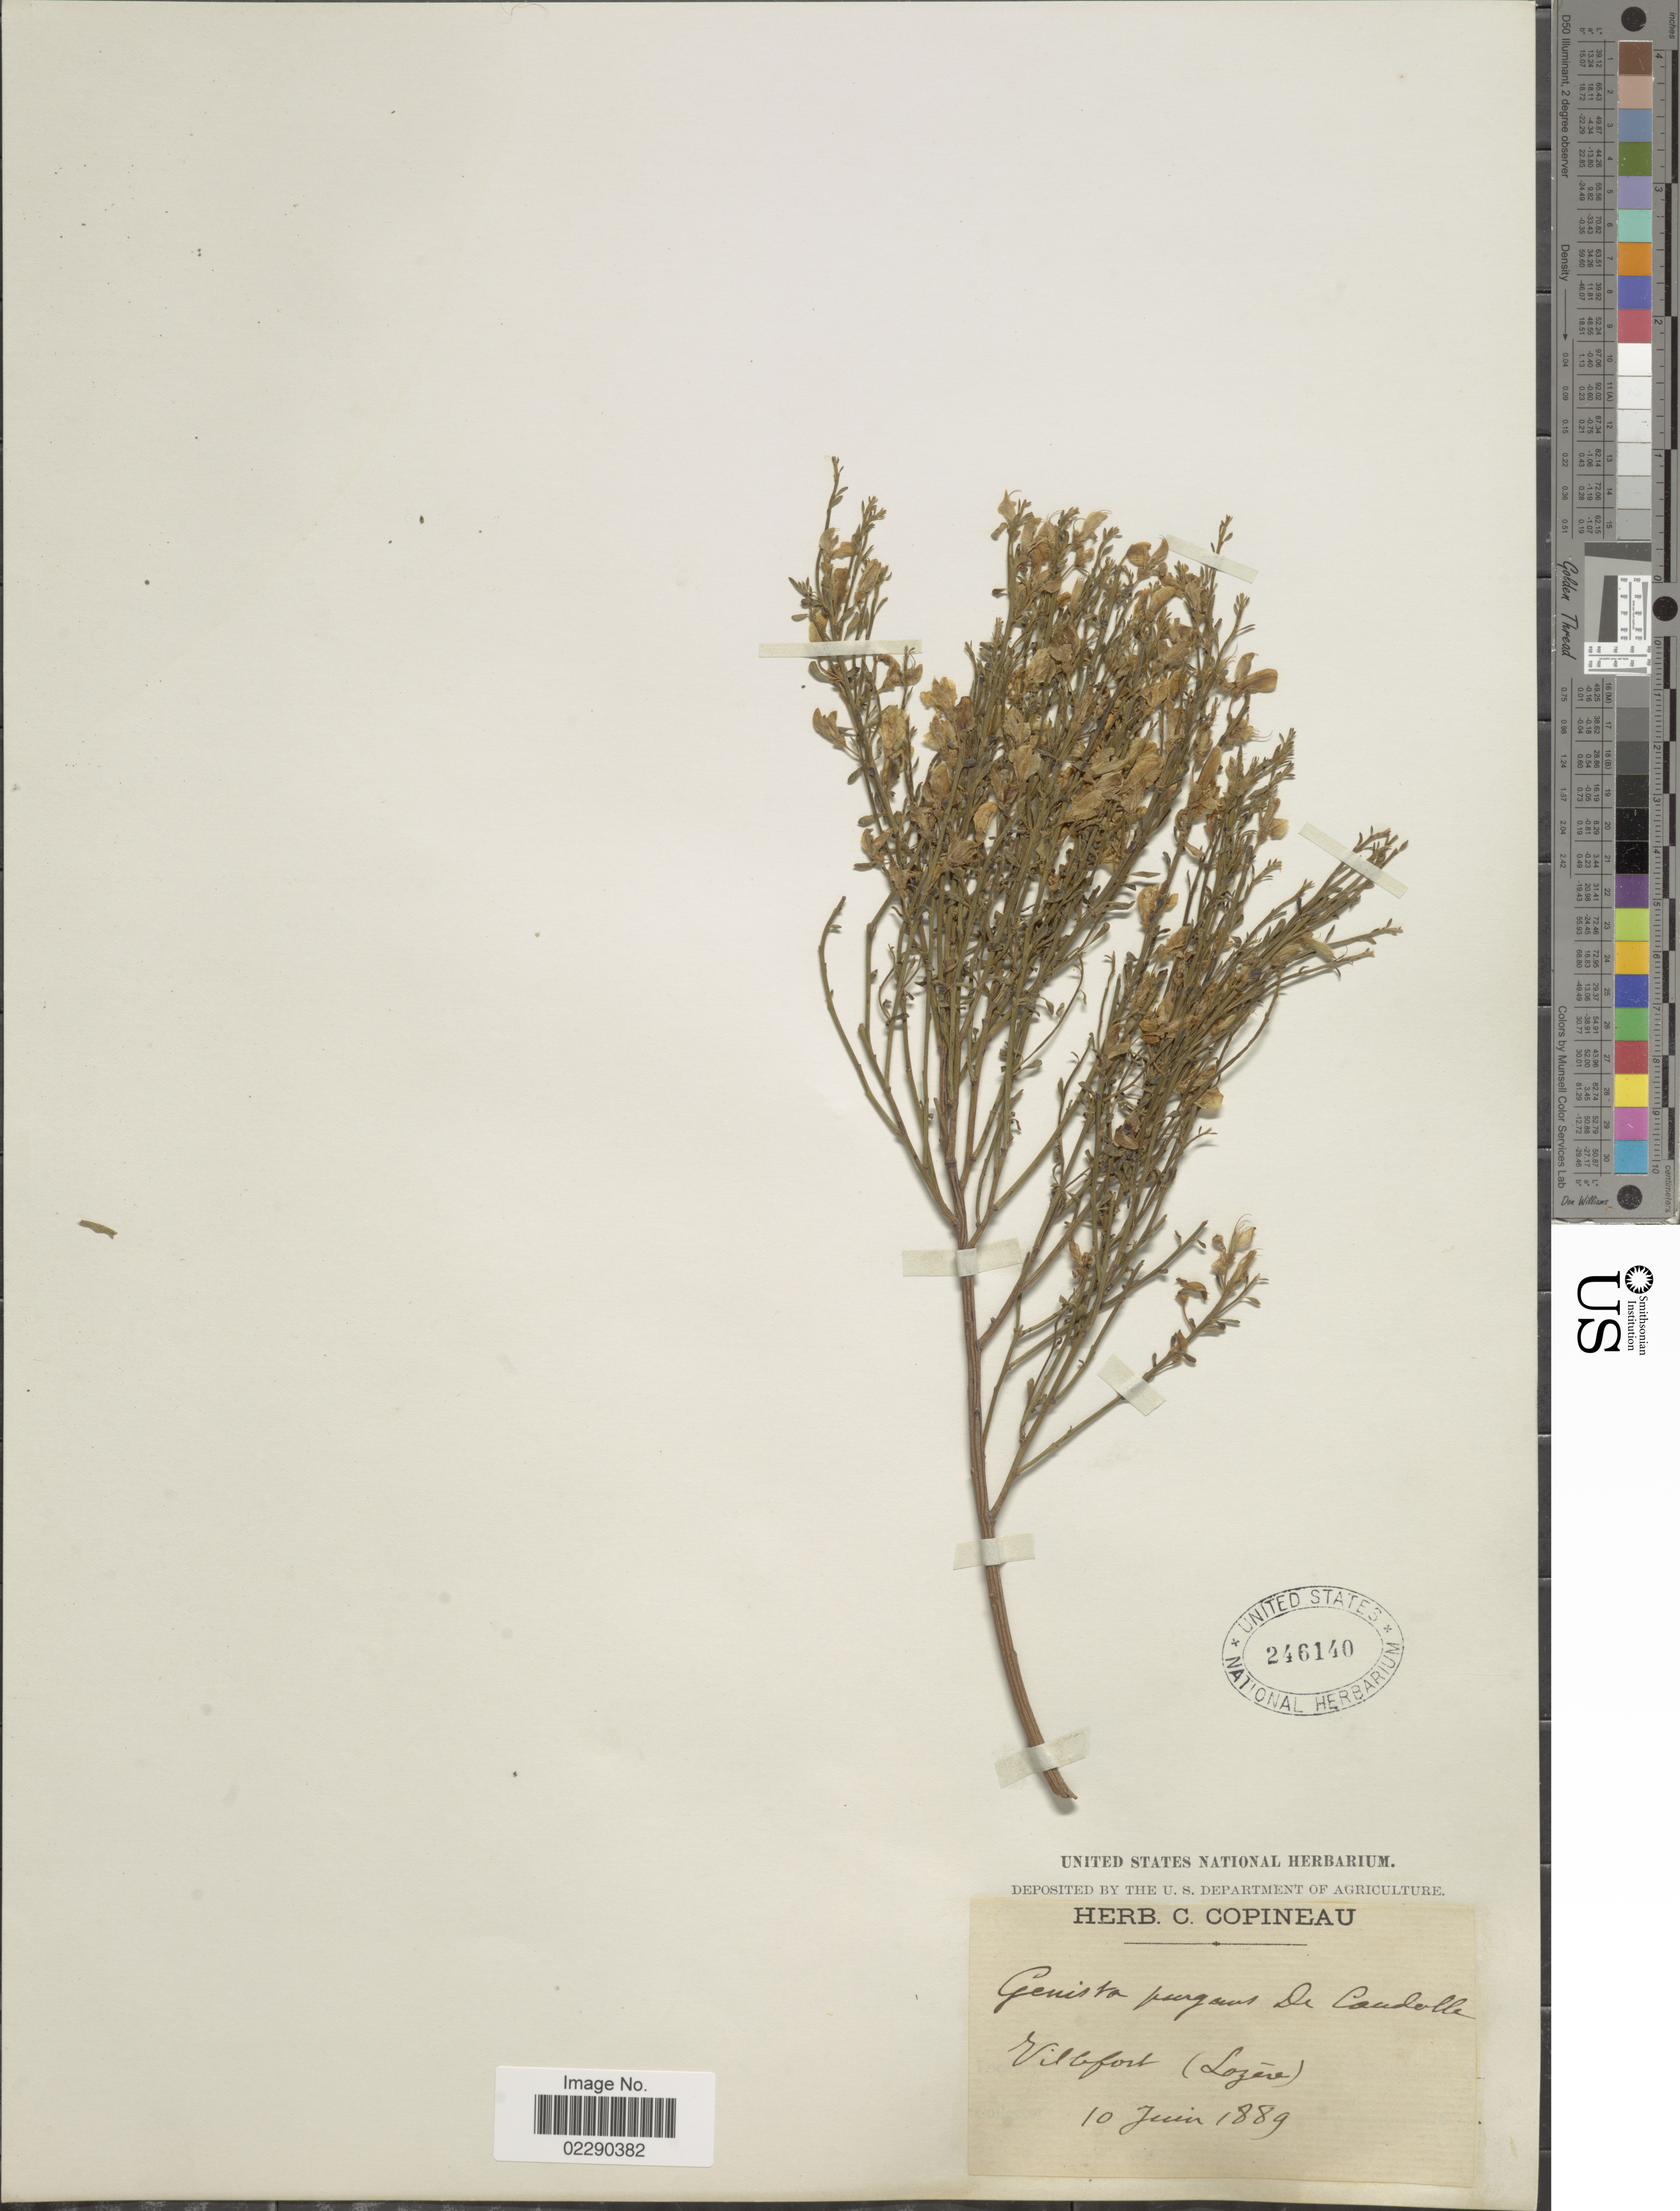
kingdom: Plantae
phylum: Tracheophyta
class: Magnoliopsida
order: Fabales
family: Fabaceae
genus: Genista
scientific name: Genista purgans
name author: L.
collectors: ex herb. C. Copineau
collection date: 1889-06-10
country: France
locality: Villefort (Lozere)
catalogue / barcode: US 246140